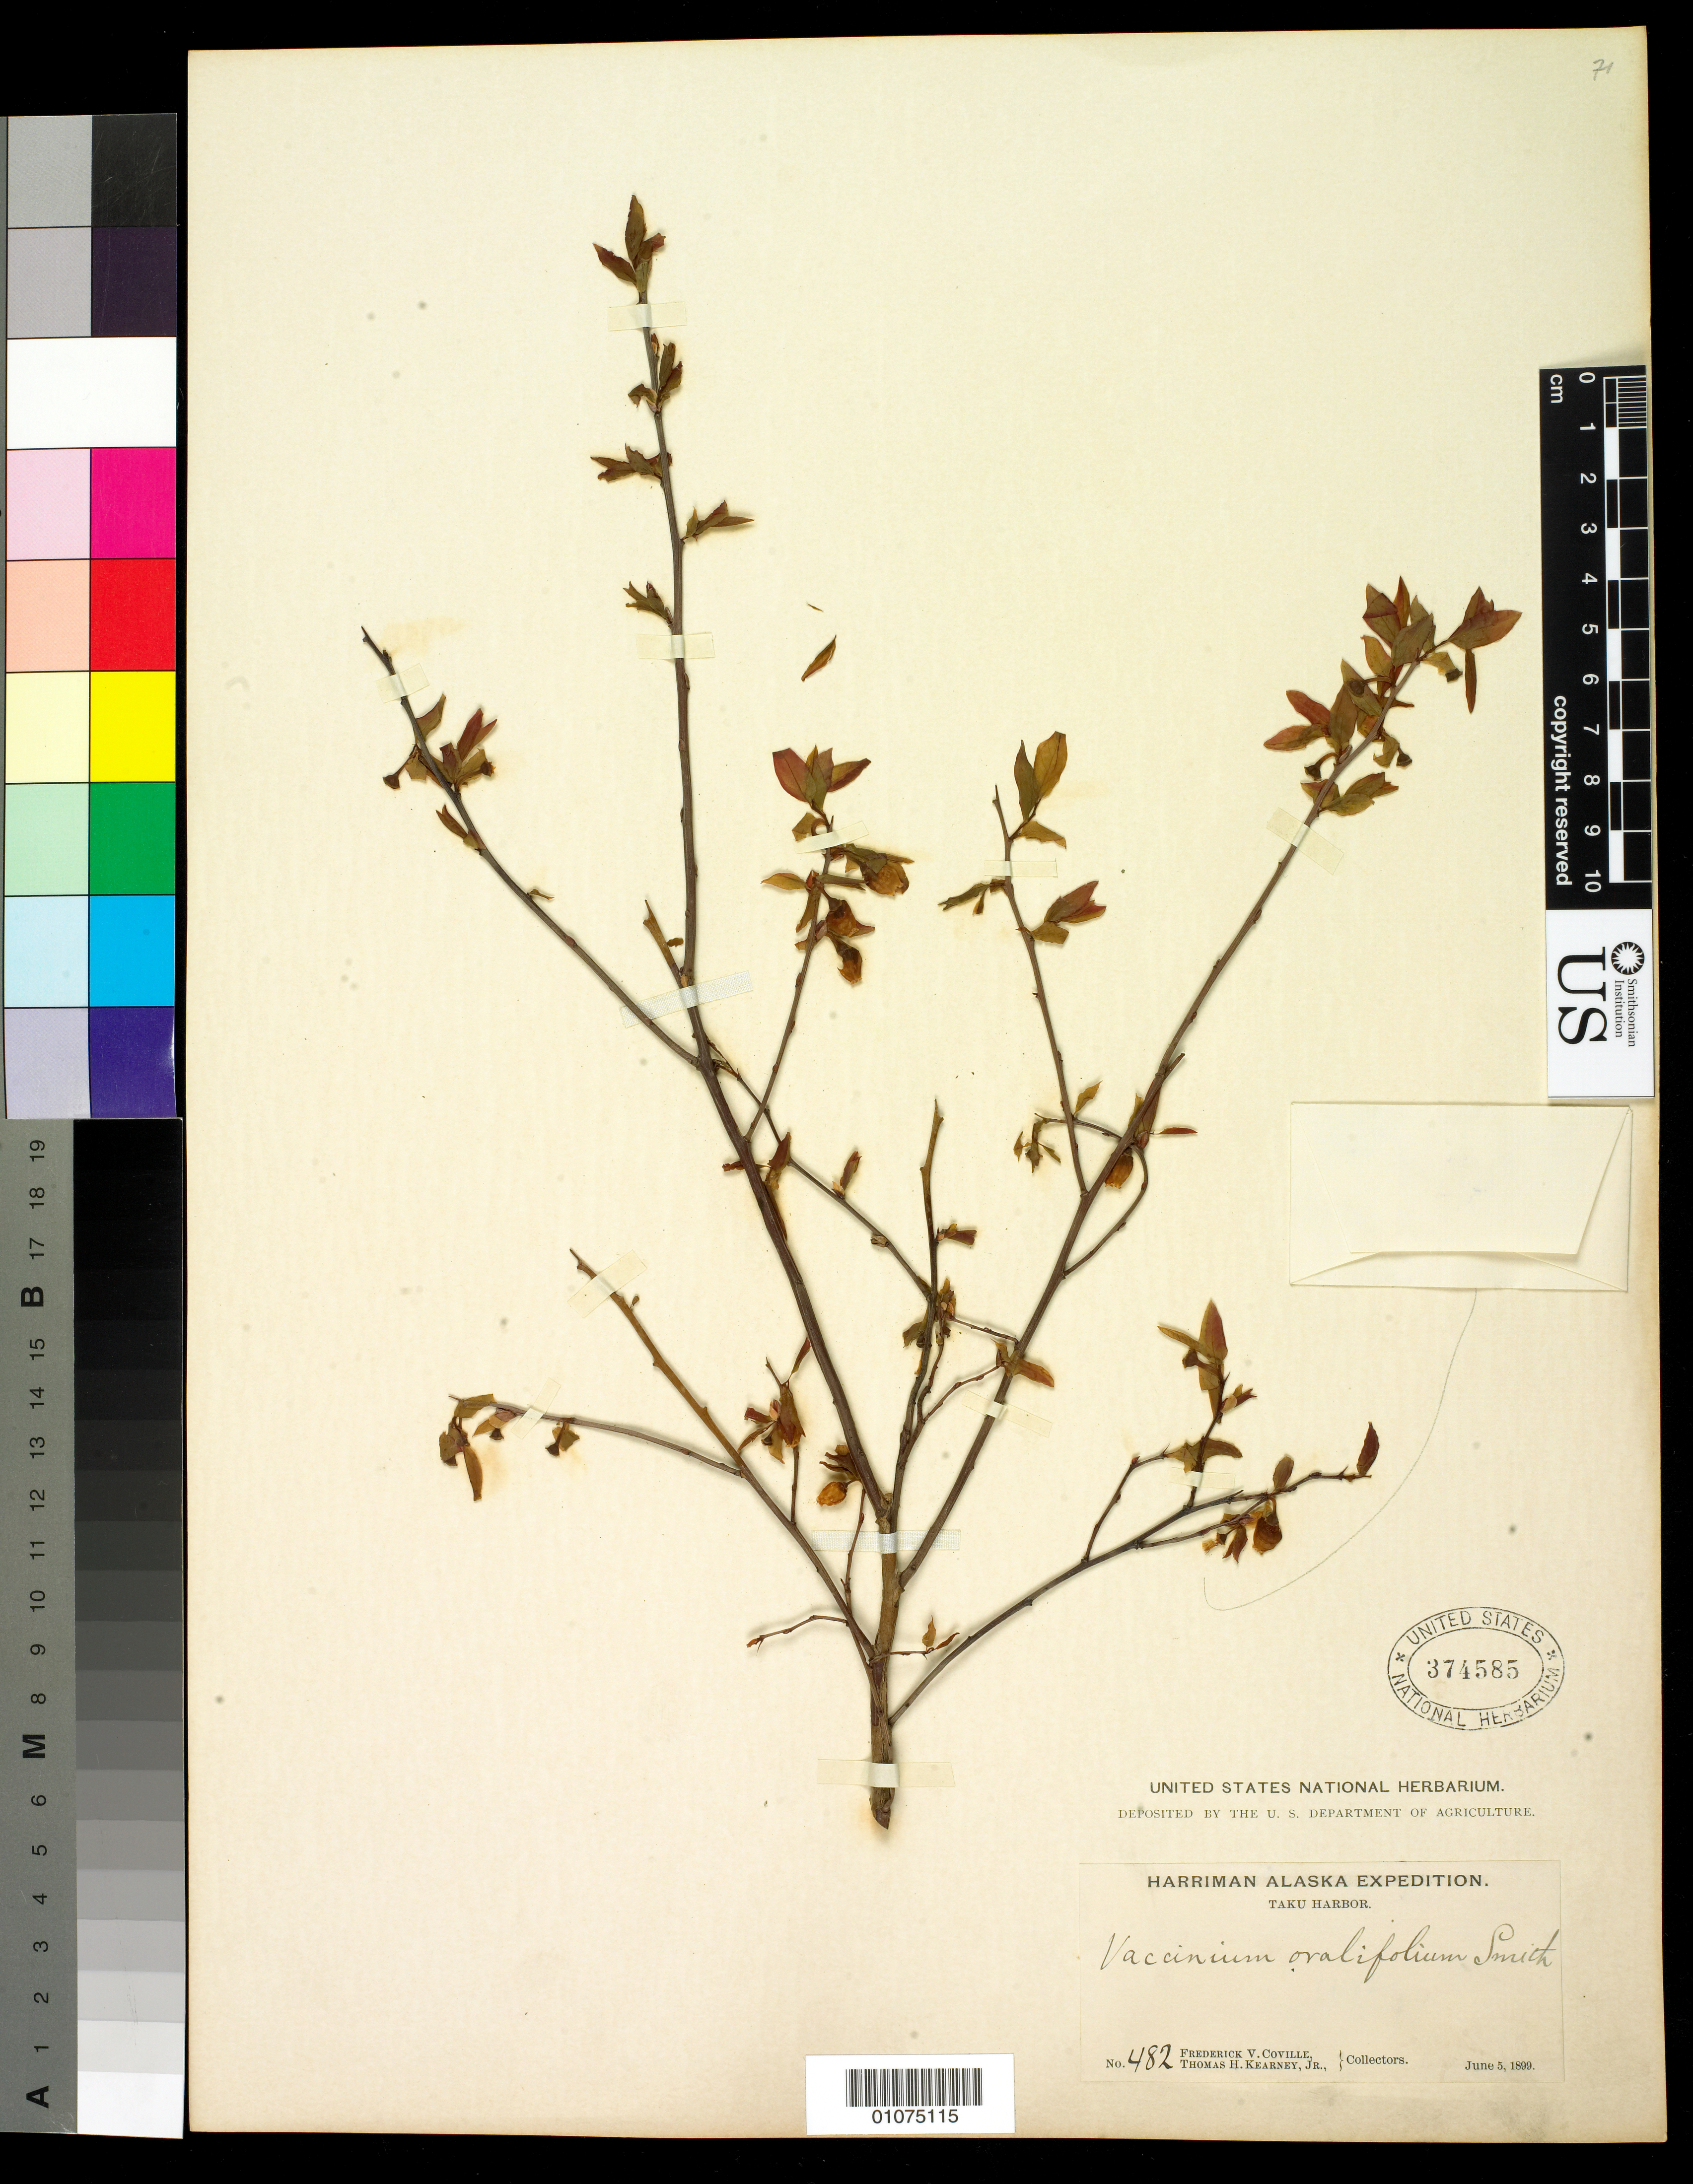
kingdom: Plantae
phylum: Tracheophyta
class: Magnoliopsida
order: Ericales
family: Ericaceae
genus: Vaccinium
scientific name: Vaccinium ovalifolium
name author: Sm.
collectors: F. V. Coville & T. H. Kearney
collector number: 482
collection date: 1899-06-05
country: United States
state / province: Alaska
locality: Taku Harbor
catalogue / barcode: US 374585